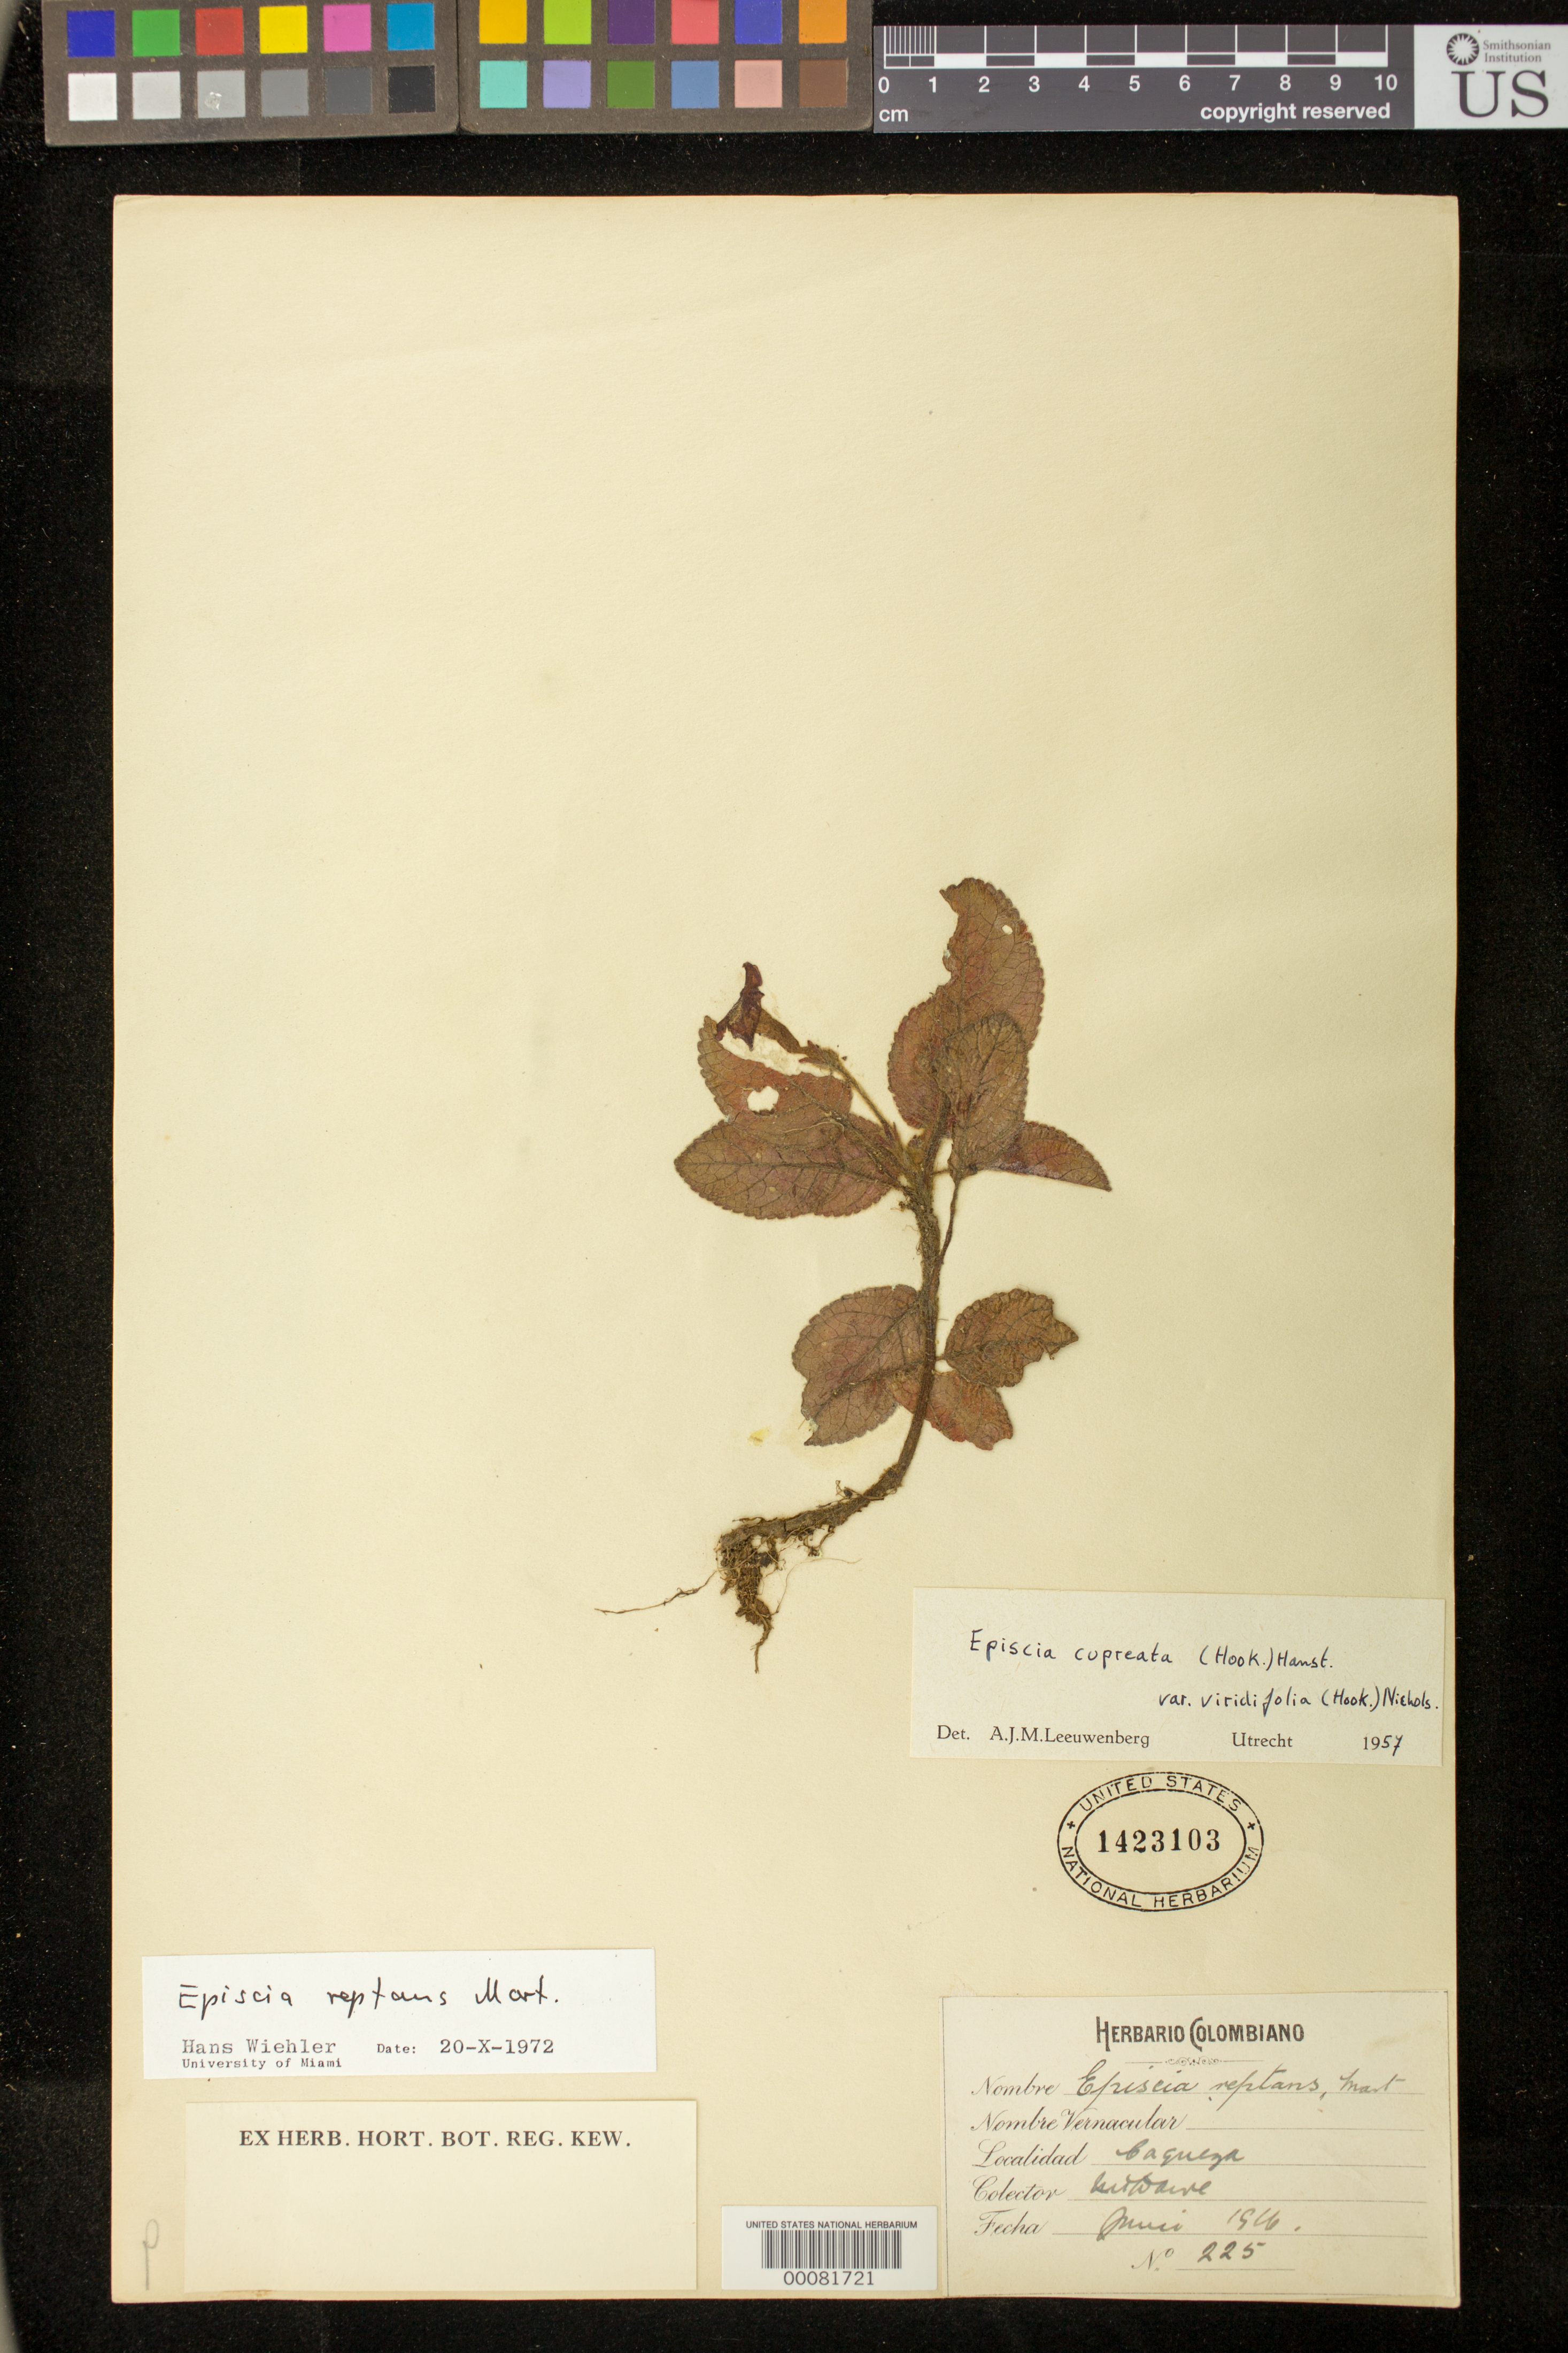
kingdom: Plantae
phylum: Tracheophyta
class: Magnoliopsida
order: Lamiales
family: Gesneriaceae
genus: Episcia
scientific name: Episcia reptans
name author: Mart.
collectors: M. T. Dawe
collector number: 225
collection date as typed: Jun 1916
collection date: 1916-06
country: Colombia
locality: Caqueza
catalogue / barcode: US 1423103